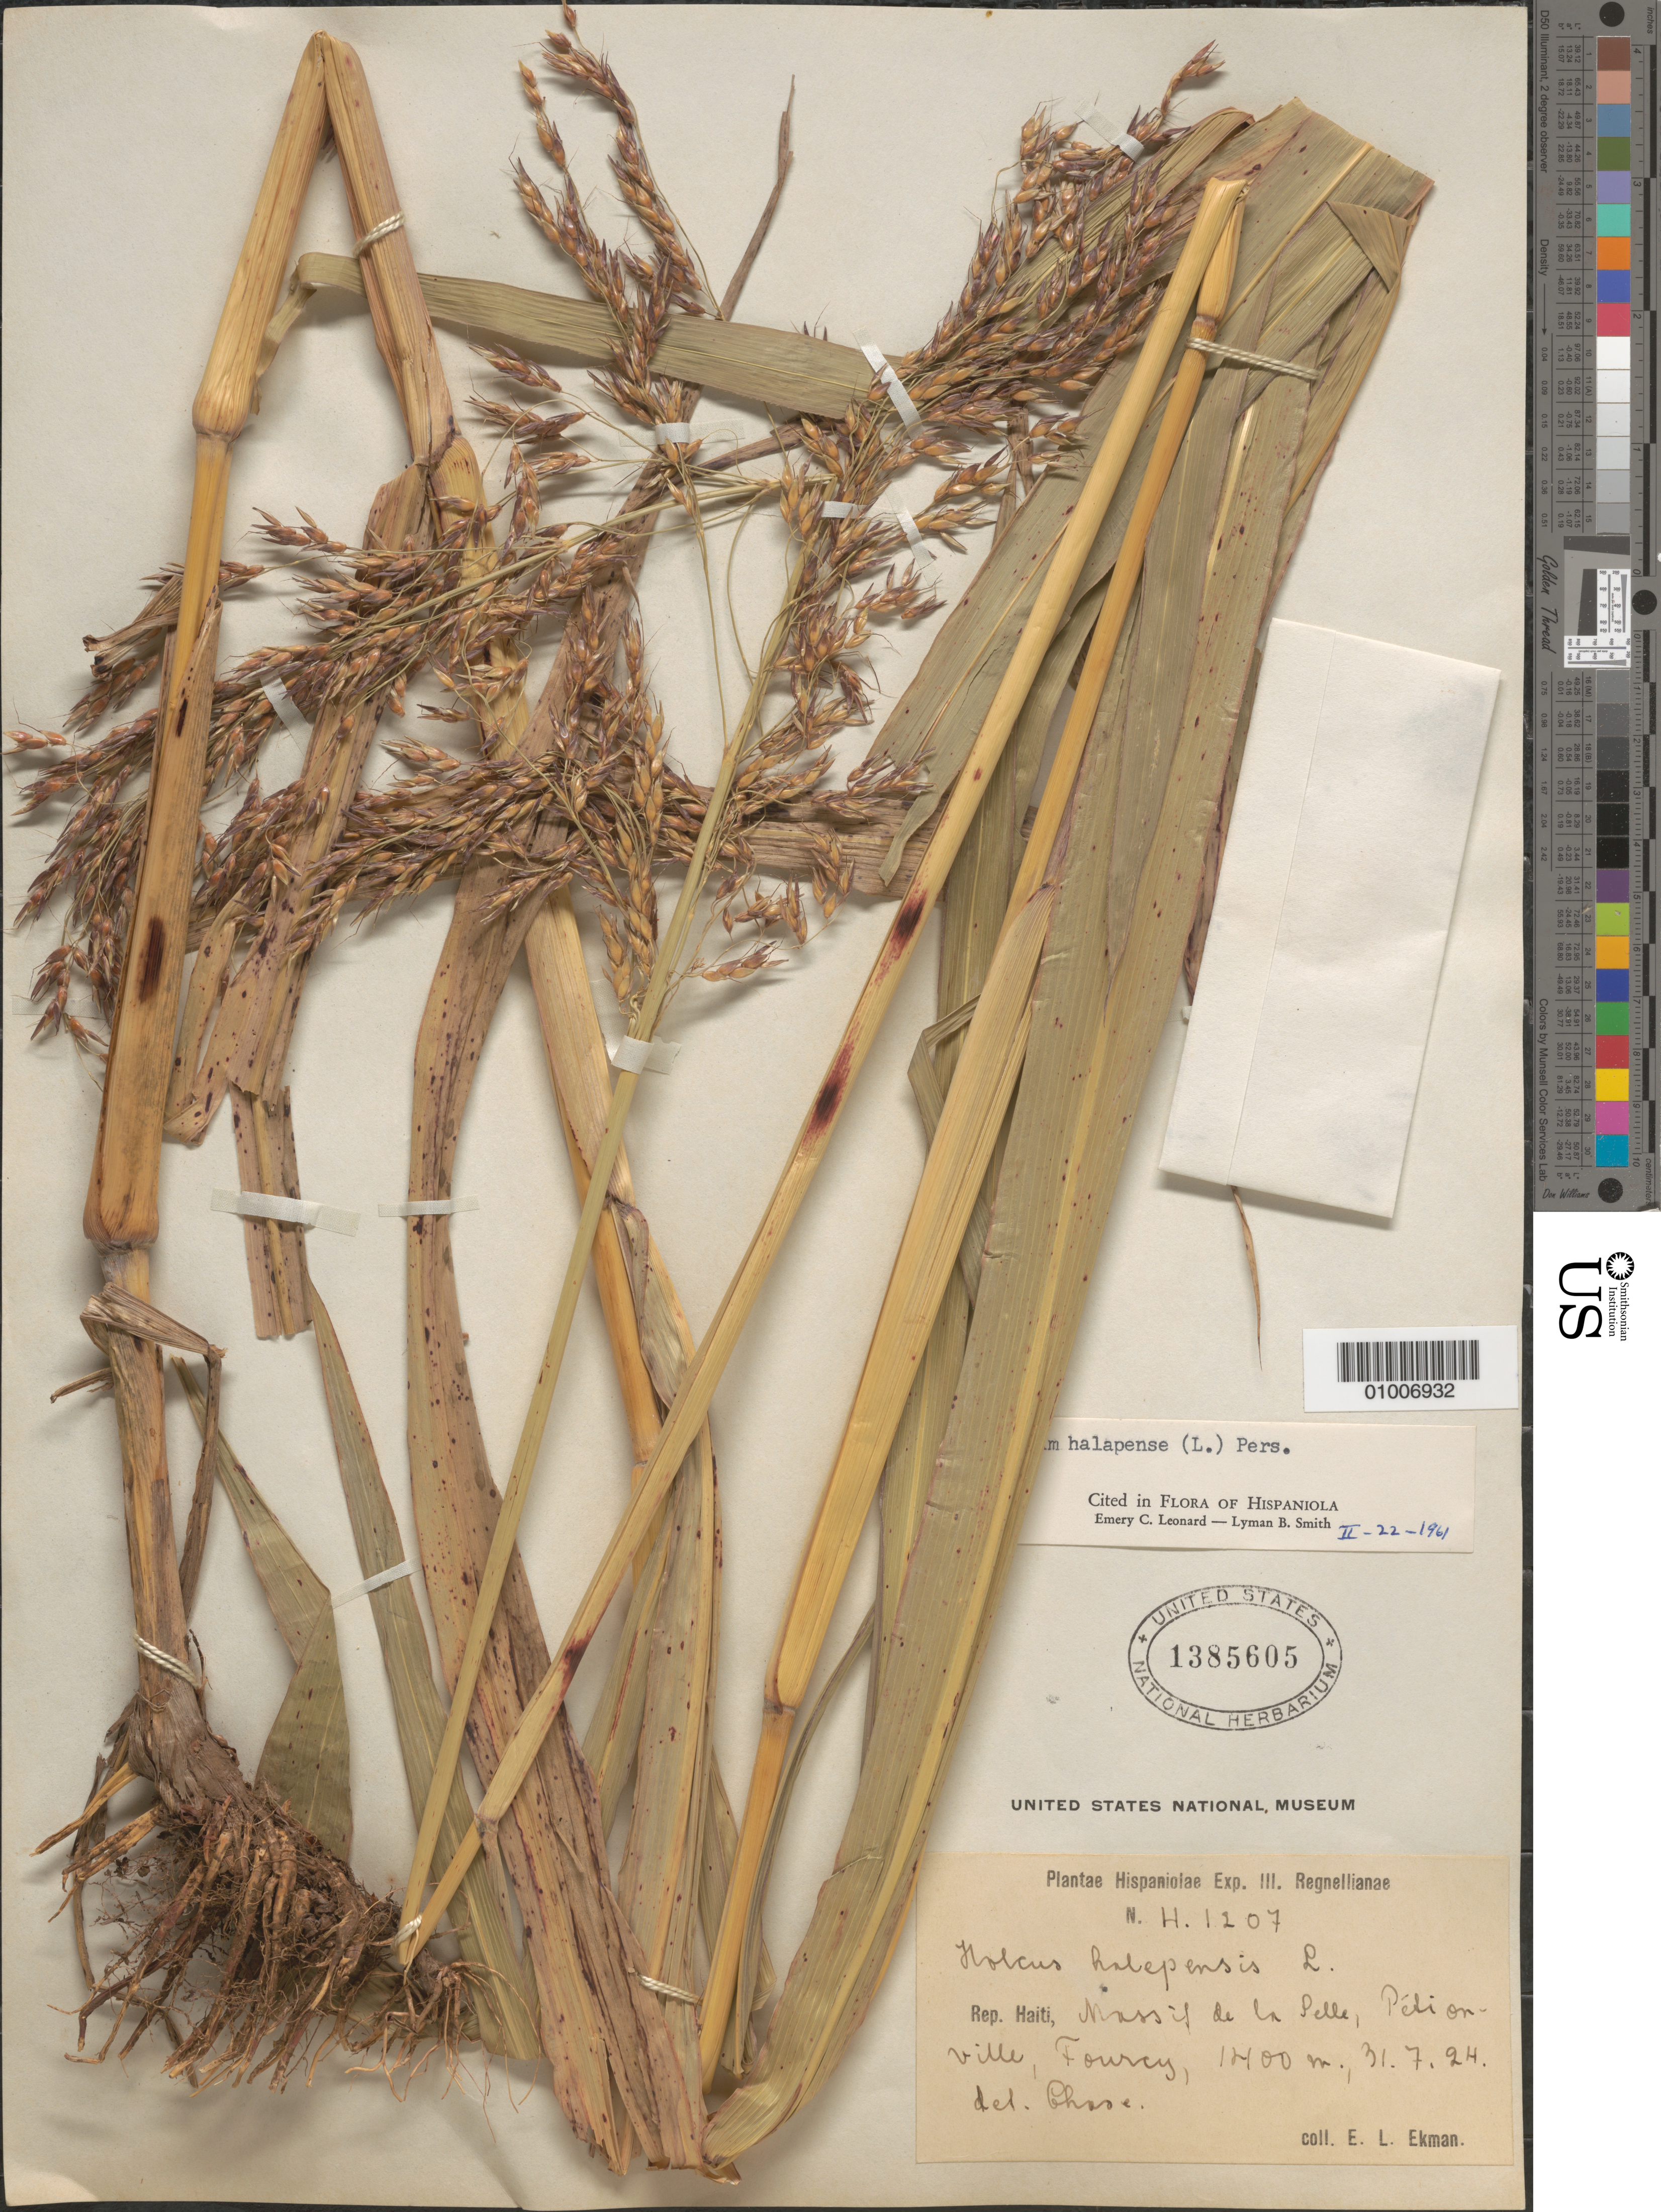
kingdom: Plantae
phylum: Tracheophyta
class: Liliopsida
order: Poales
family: Poaceae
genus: Sorghum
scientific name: Sorghum halepense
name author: (L.) Pers.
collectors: E. L. Ekman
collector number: H 1207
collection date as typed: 31 Jul 1924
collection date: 1924-07-31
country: Haiti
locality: Petion ville Fourey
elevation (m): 1400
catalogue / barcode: US 1385605